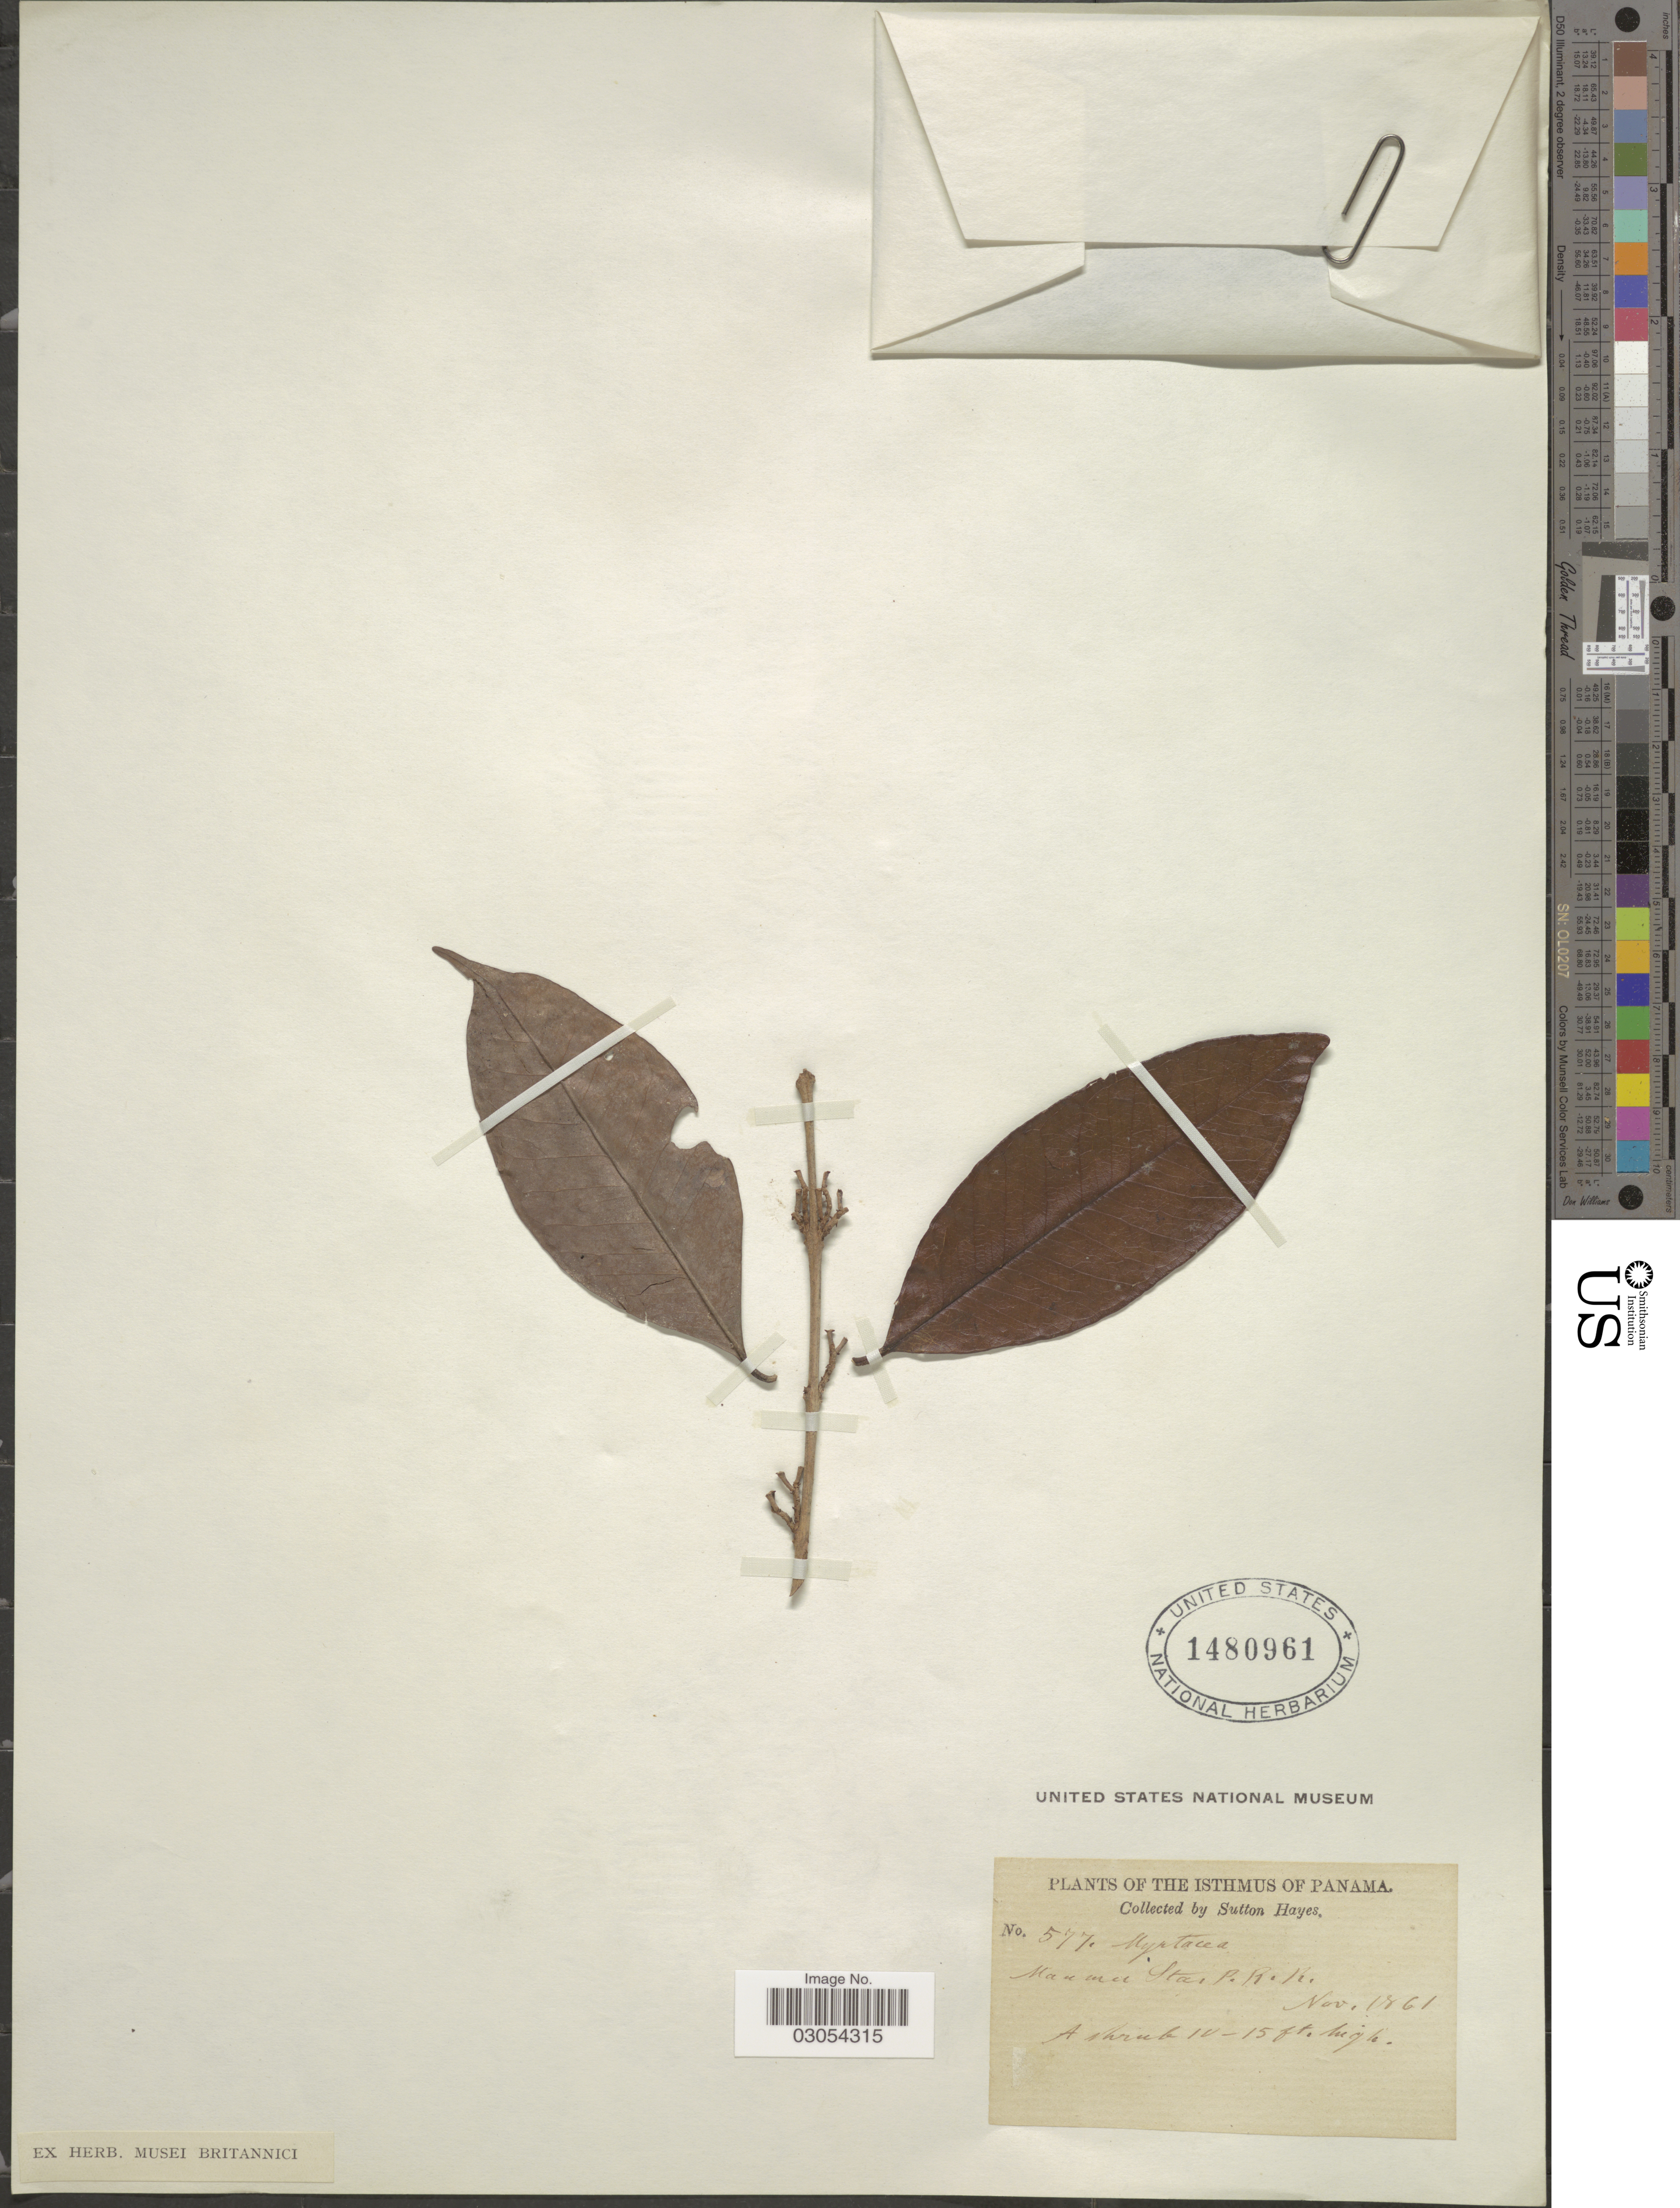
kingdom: Plantae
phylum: Tracheophyta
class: Magnoliopsida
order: Myrtales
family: Myrtaceae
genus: Eugenia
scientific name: Eugenia sp.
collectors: S. Hayes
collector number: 577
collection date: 1861-11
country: Panama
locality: Isthmus of Panama.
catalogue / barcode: US 1480961